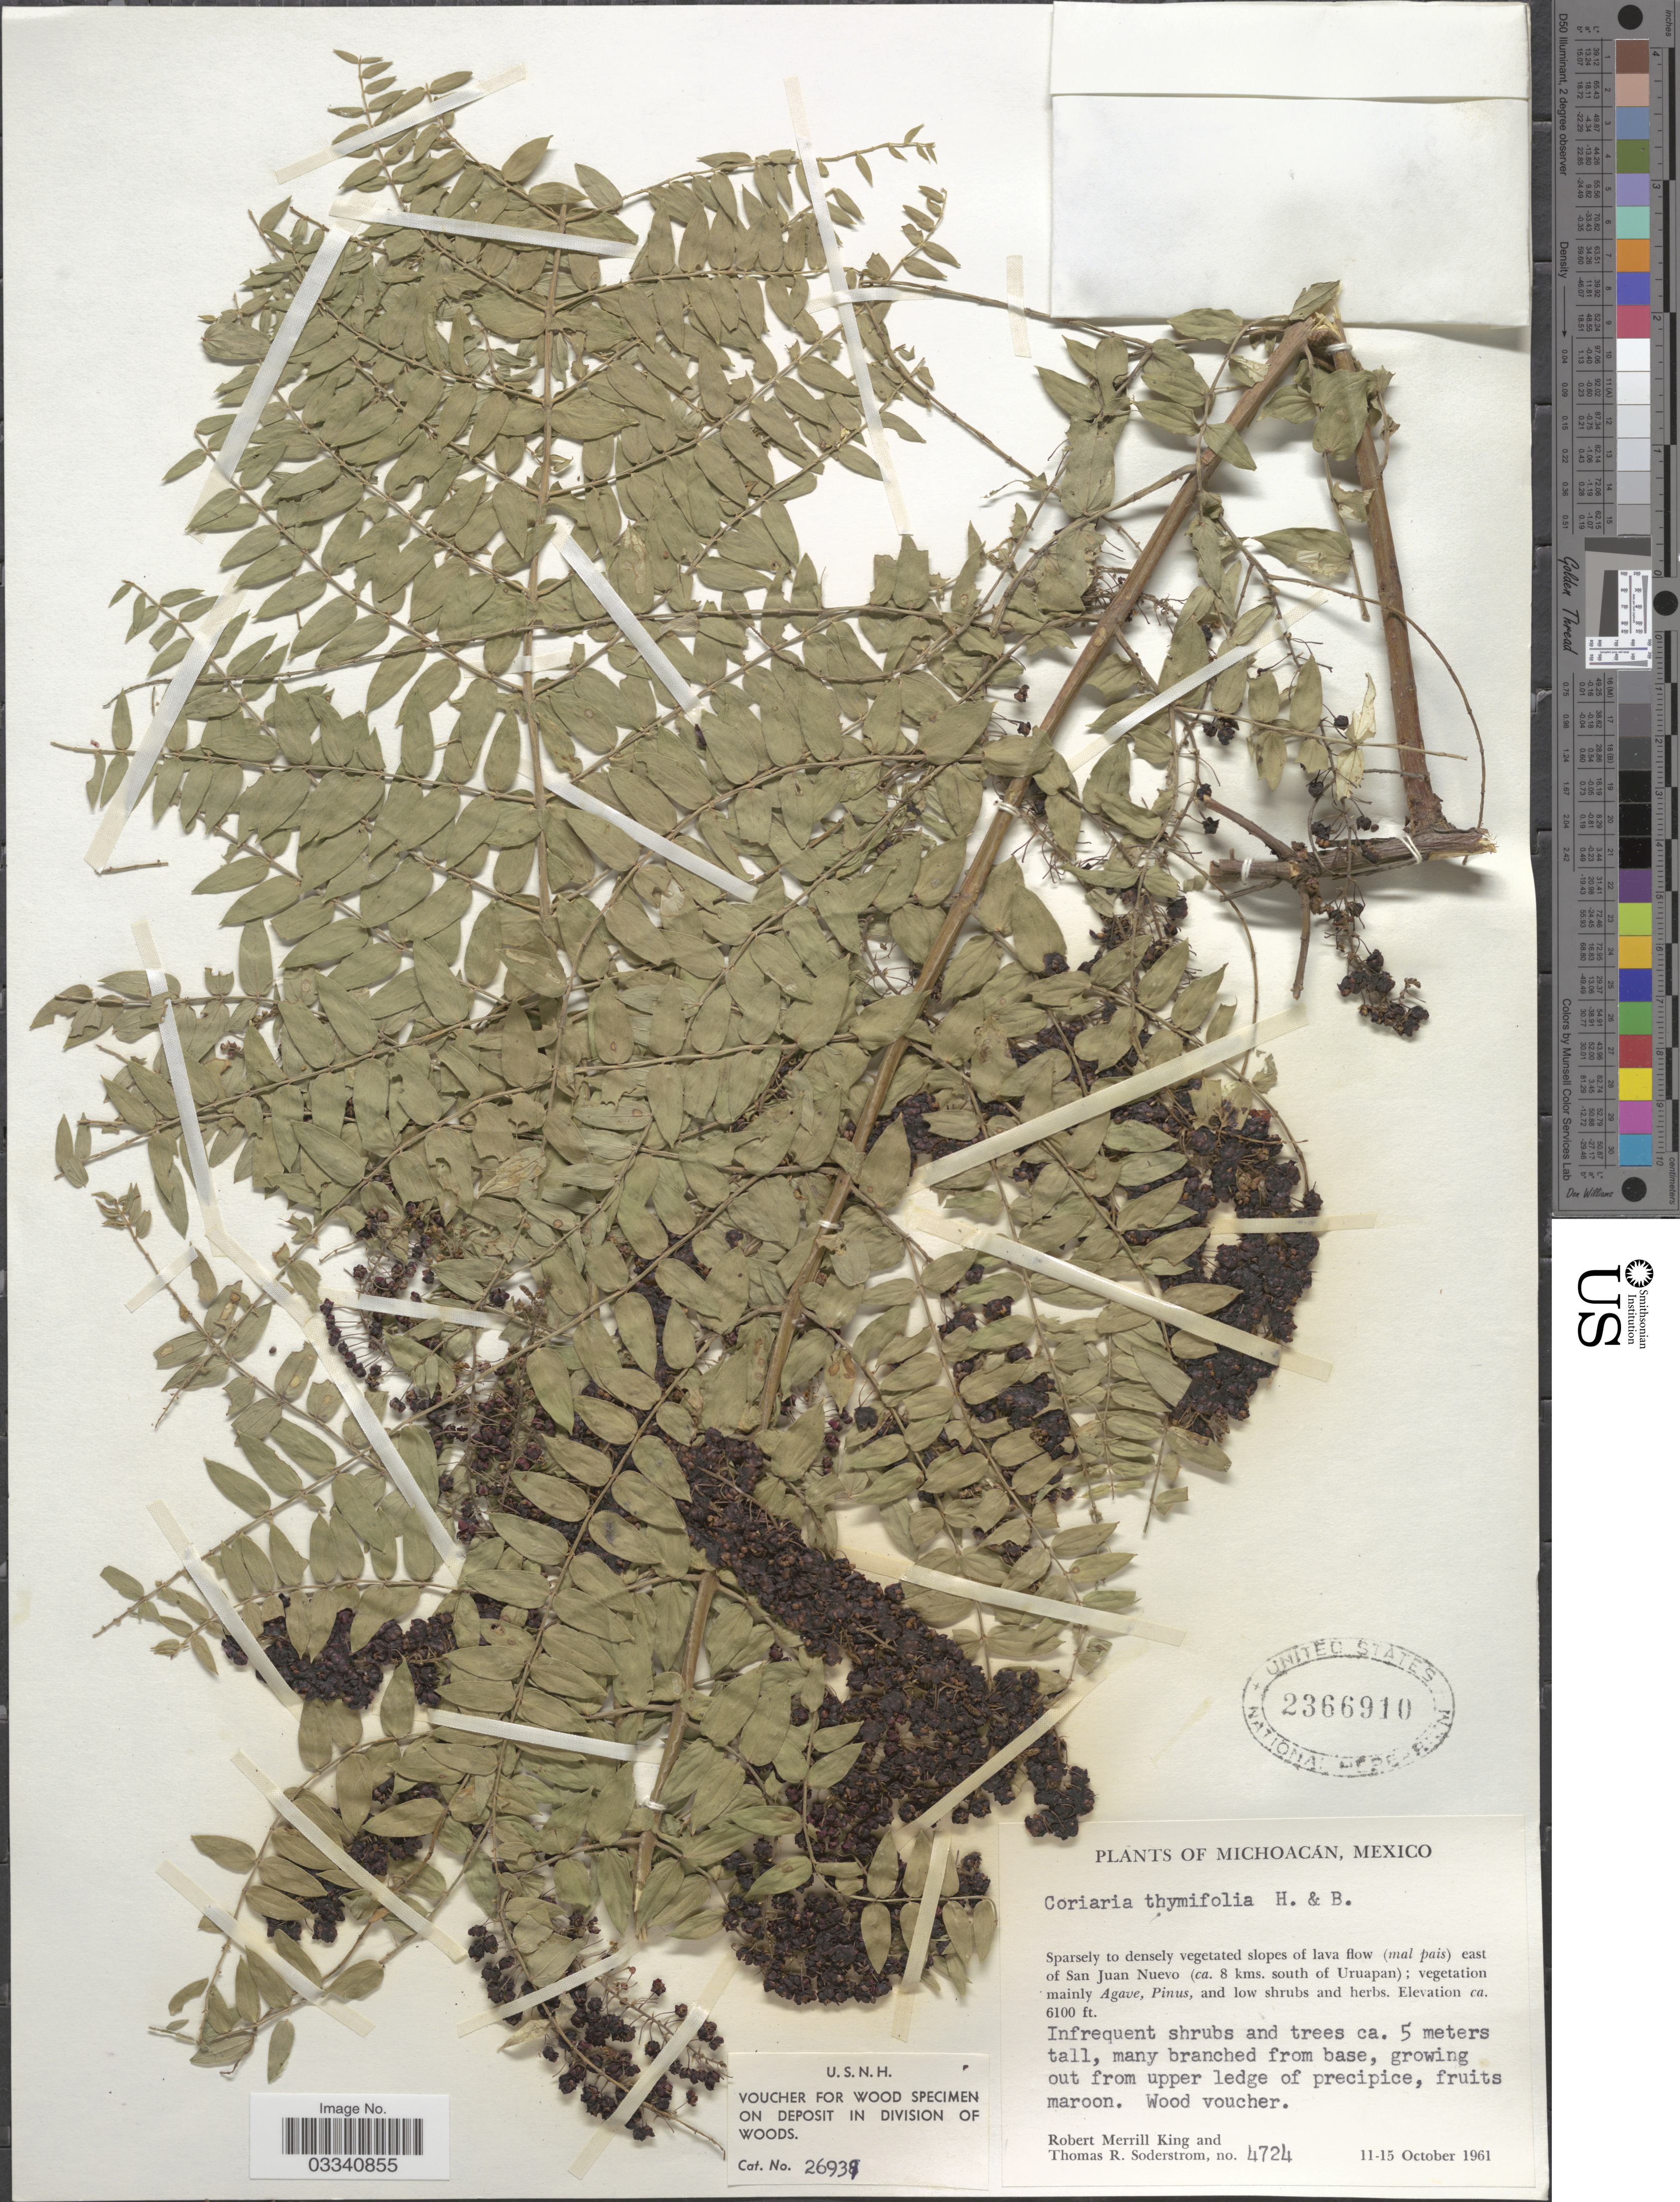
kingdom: Plantae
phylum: Tracheophyta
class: Magnoliopsida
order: Cucurbitales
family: Coriariaceae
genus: Coriaria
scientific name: Coriaria ruscifolia subsp. microphylla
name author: (Poir.) L.E. Skog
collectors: R. M. King & T. R. Soderstrom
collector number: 4724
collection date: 1961-10-11/1961-10-15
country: Mexico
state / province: Michoacán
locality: East of San Juan Nuevo (ca. 8 kms. south of Uruapan).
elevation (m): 1859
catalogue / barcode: US 2366910